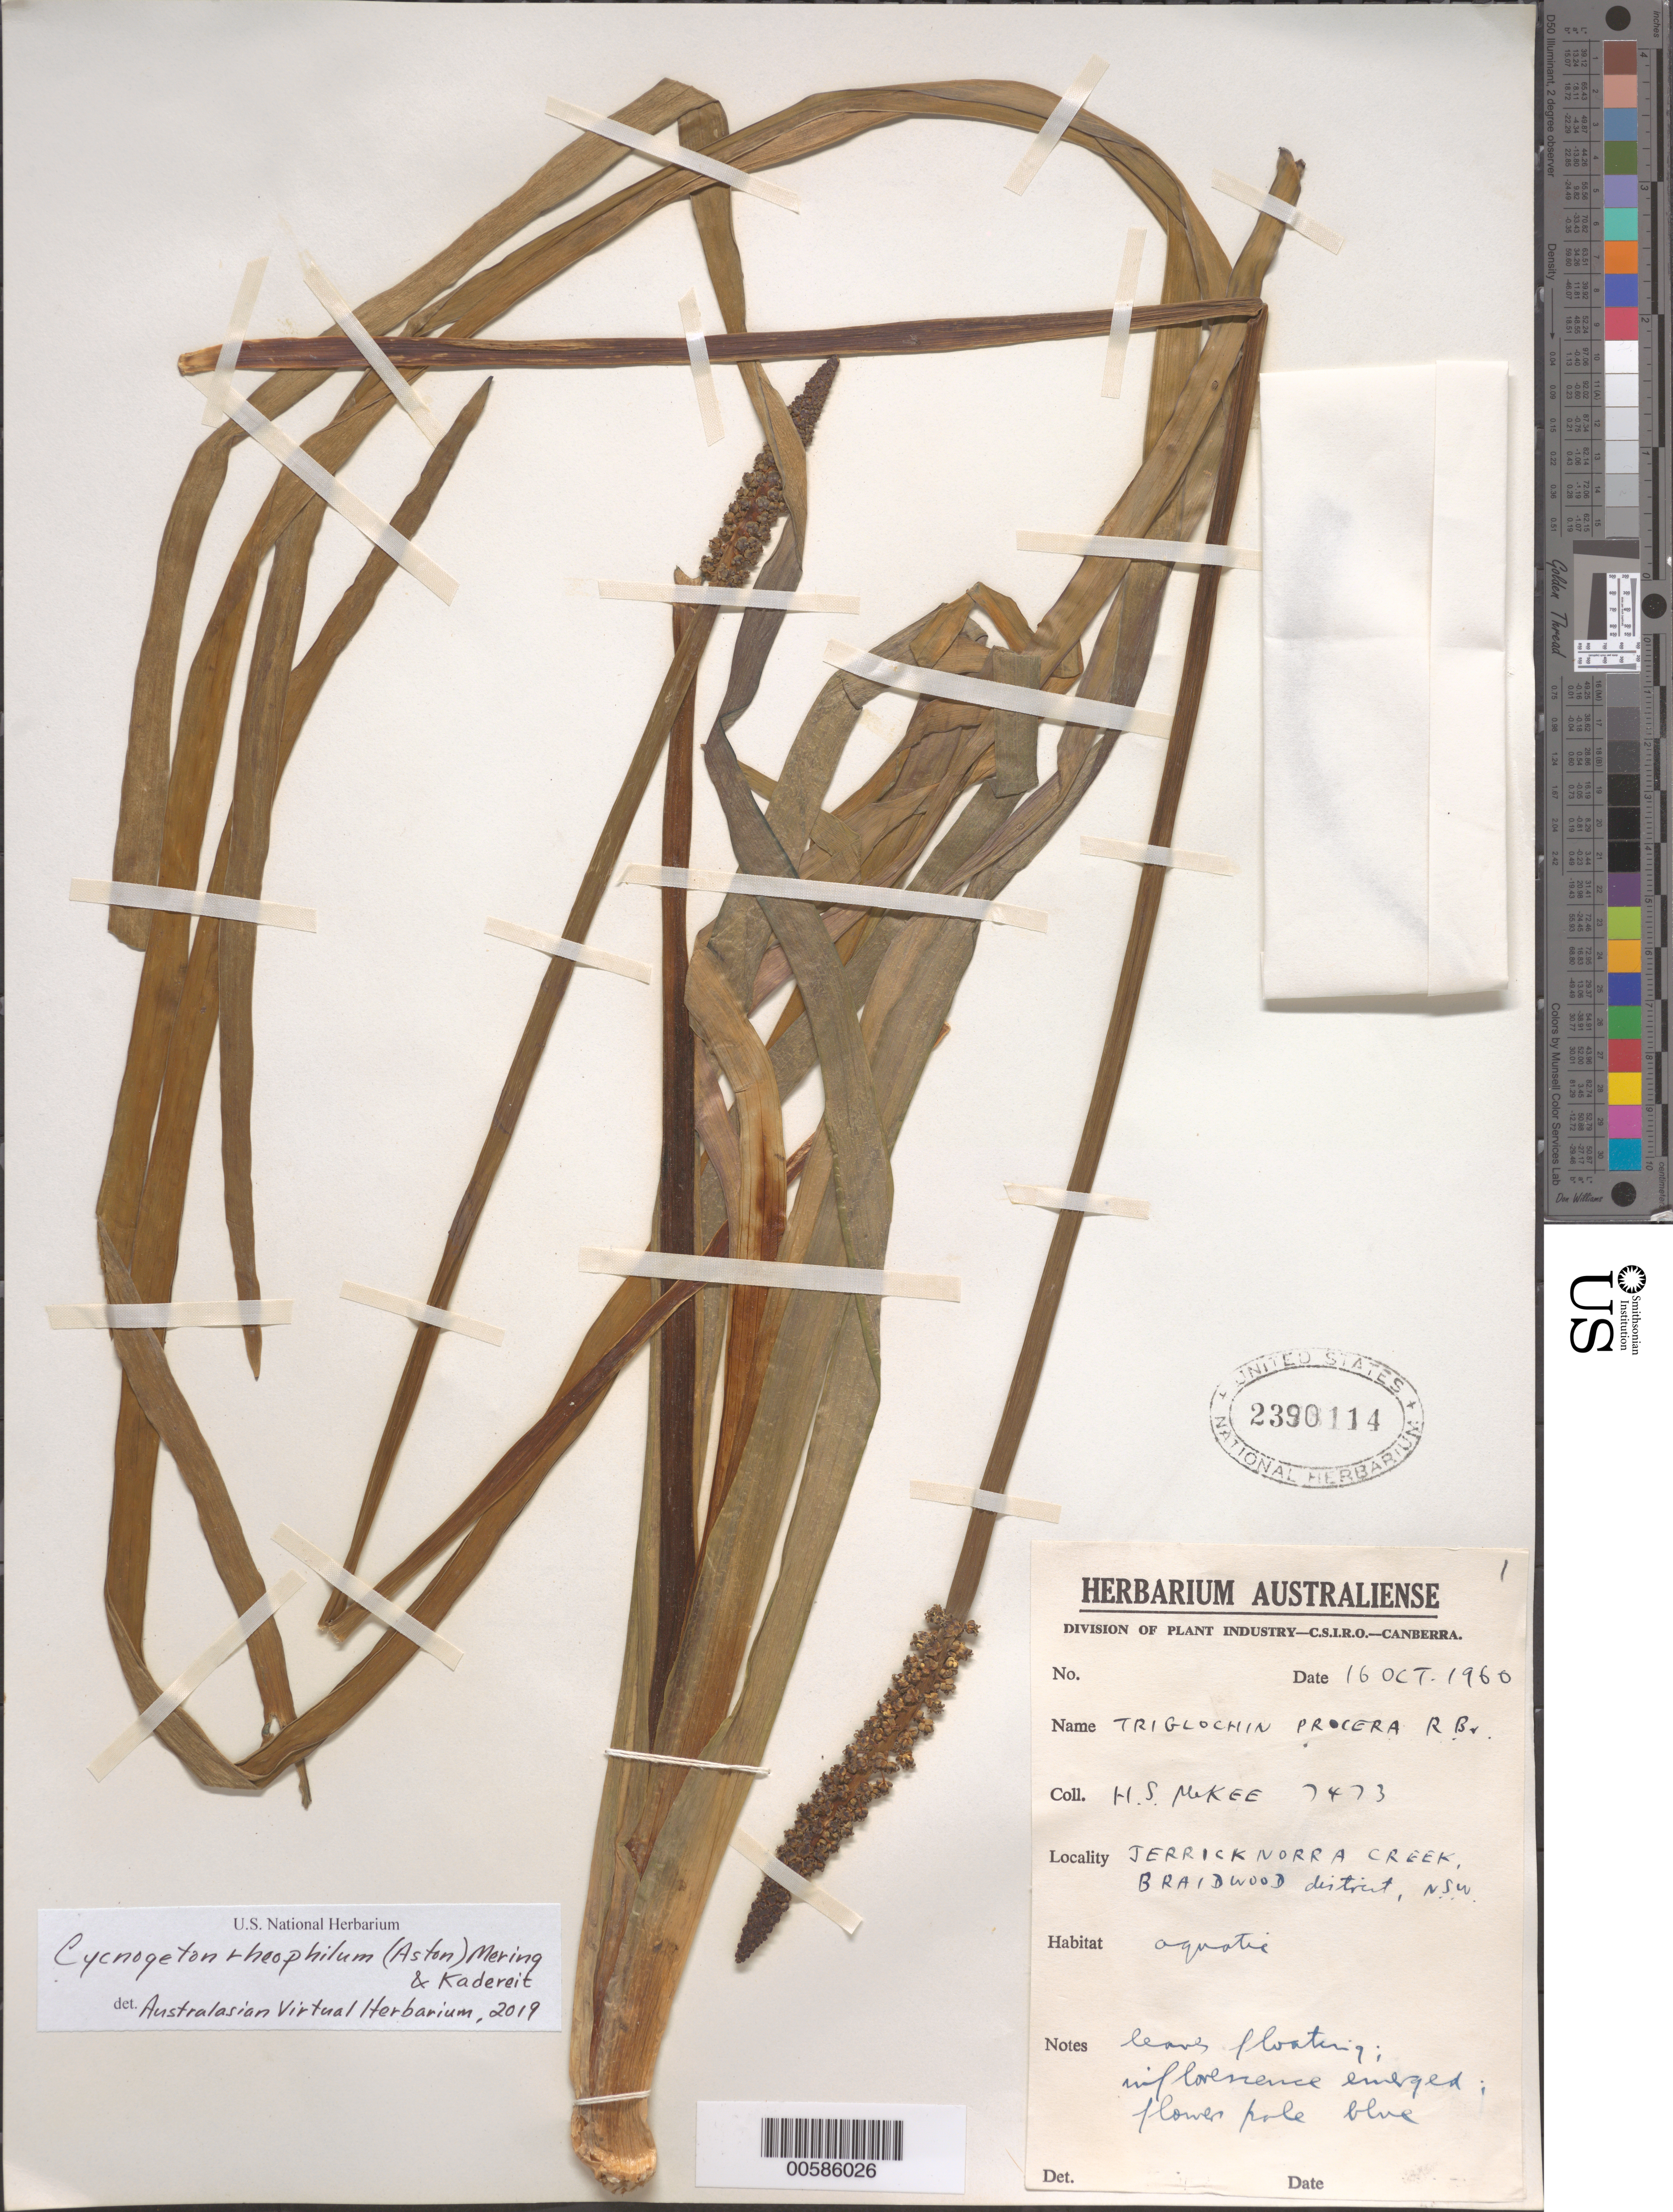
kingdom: Plantae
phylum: Tracheophyta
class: Liliopsida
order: Alismatales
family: Juncaginaceae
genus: Cycnogeton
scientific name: Cycnogeton rheophilum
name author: (Aston) Mering & Kadereit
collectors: H. S. MacKee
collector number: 7473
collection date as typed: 16 Oct 1960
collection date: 1960-10-16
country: Australia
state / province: New South Wales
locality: Jerricknorra Creek, Braidwood Dist.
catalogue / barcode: US 2390114